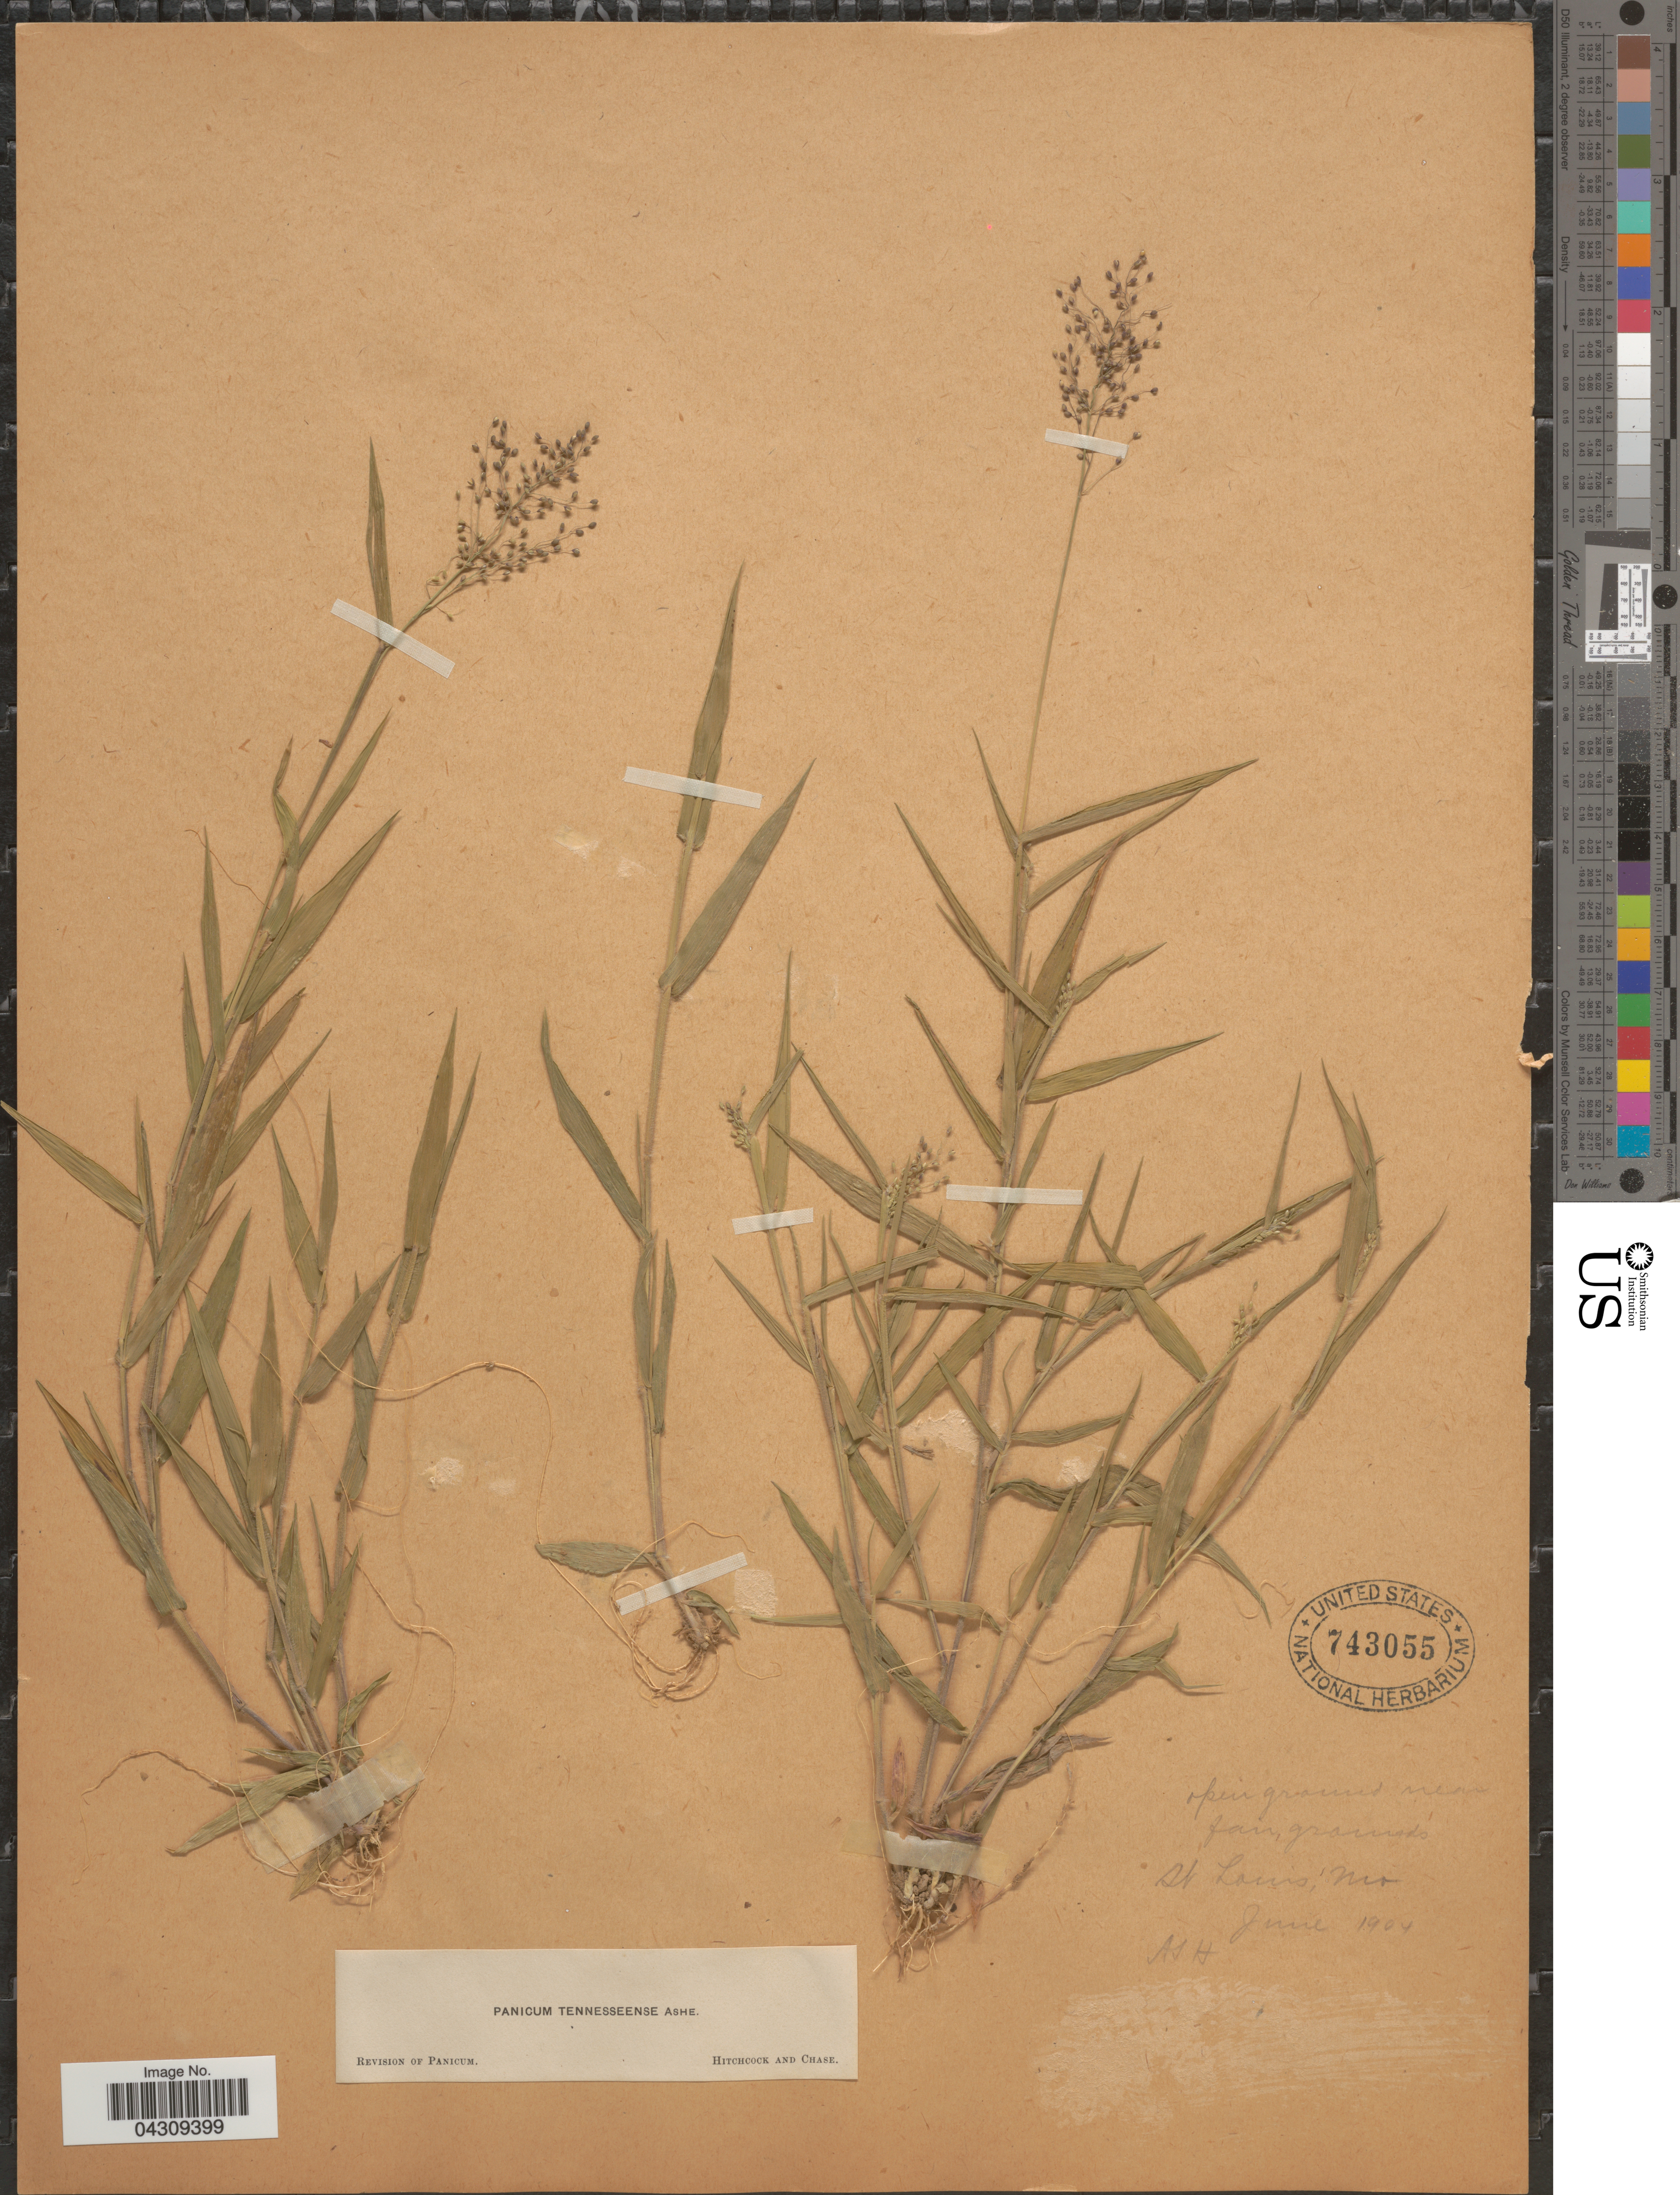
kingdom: Plantae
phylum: Tracheophyta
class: Liliopsida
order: Poales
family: Poaceae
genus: Dichanthelium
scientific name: Dichanthelium acuminatum var. acuminatum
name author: (Sw.) Gould & C.A. Clark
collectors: A. H.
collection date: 1904-06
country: United States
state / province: Missouri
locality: St. Louis.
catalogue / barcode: US 743055